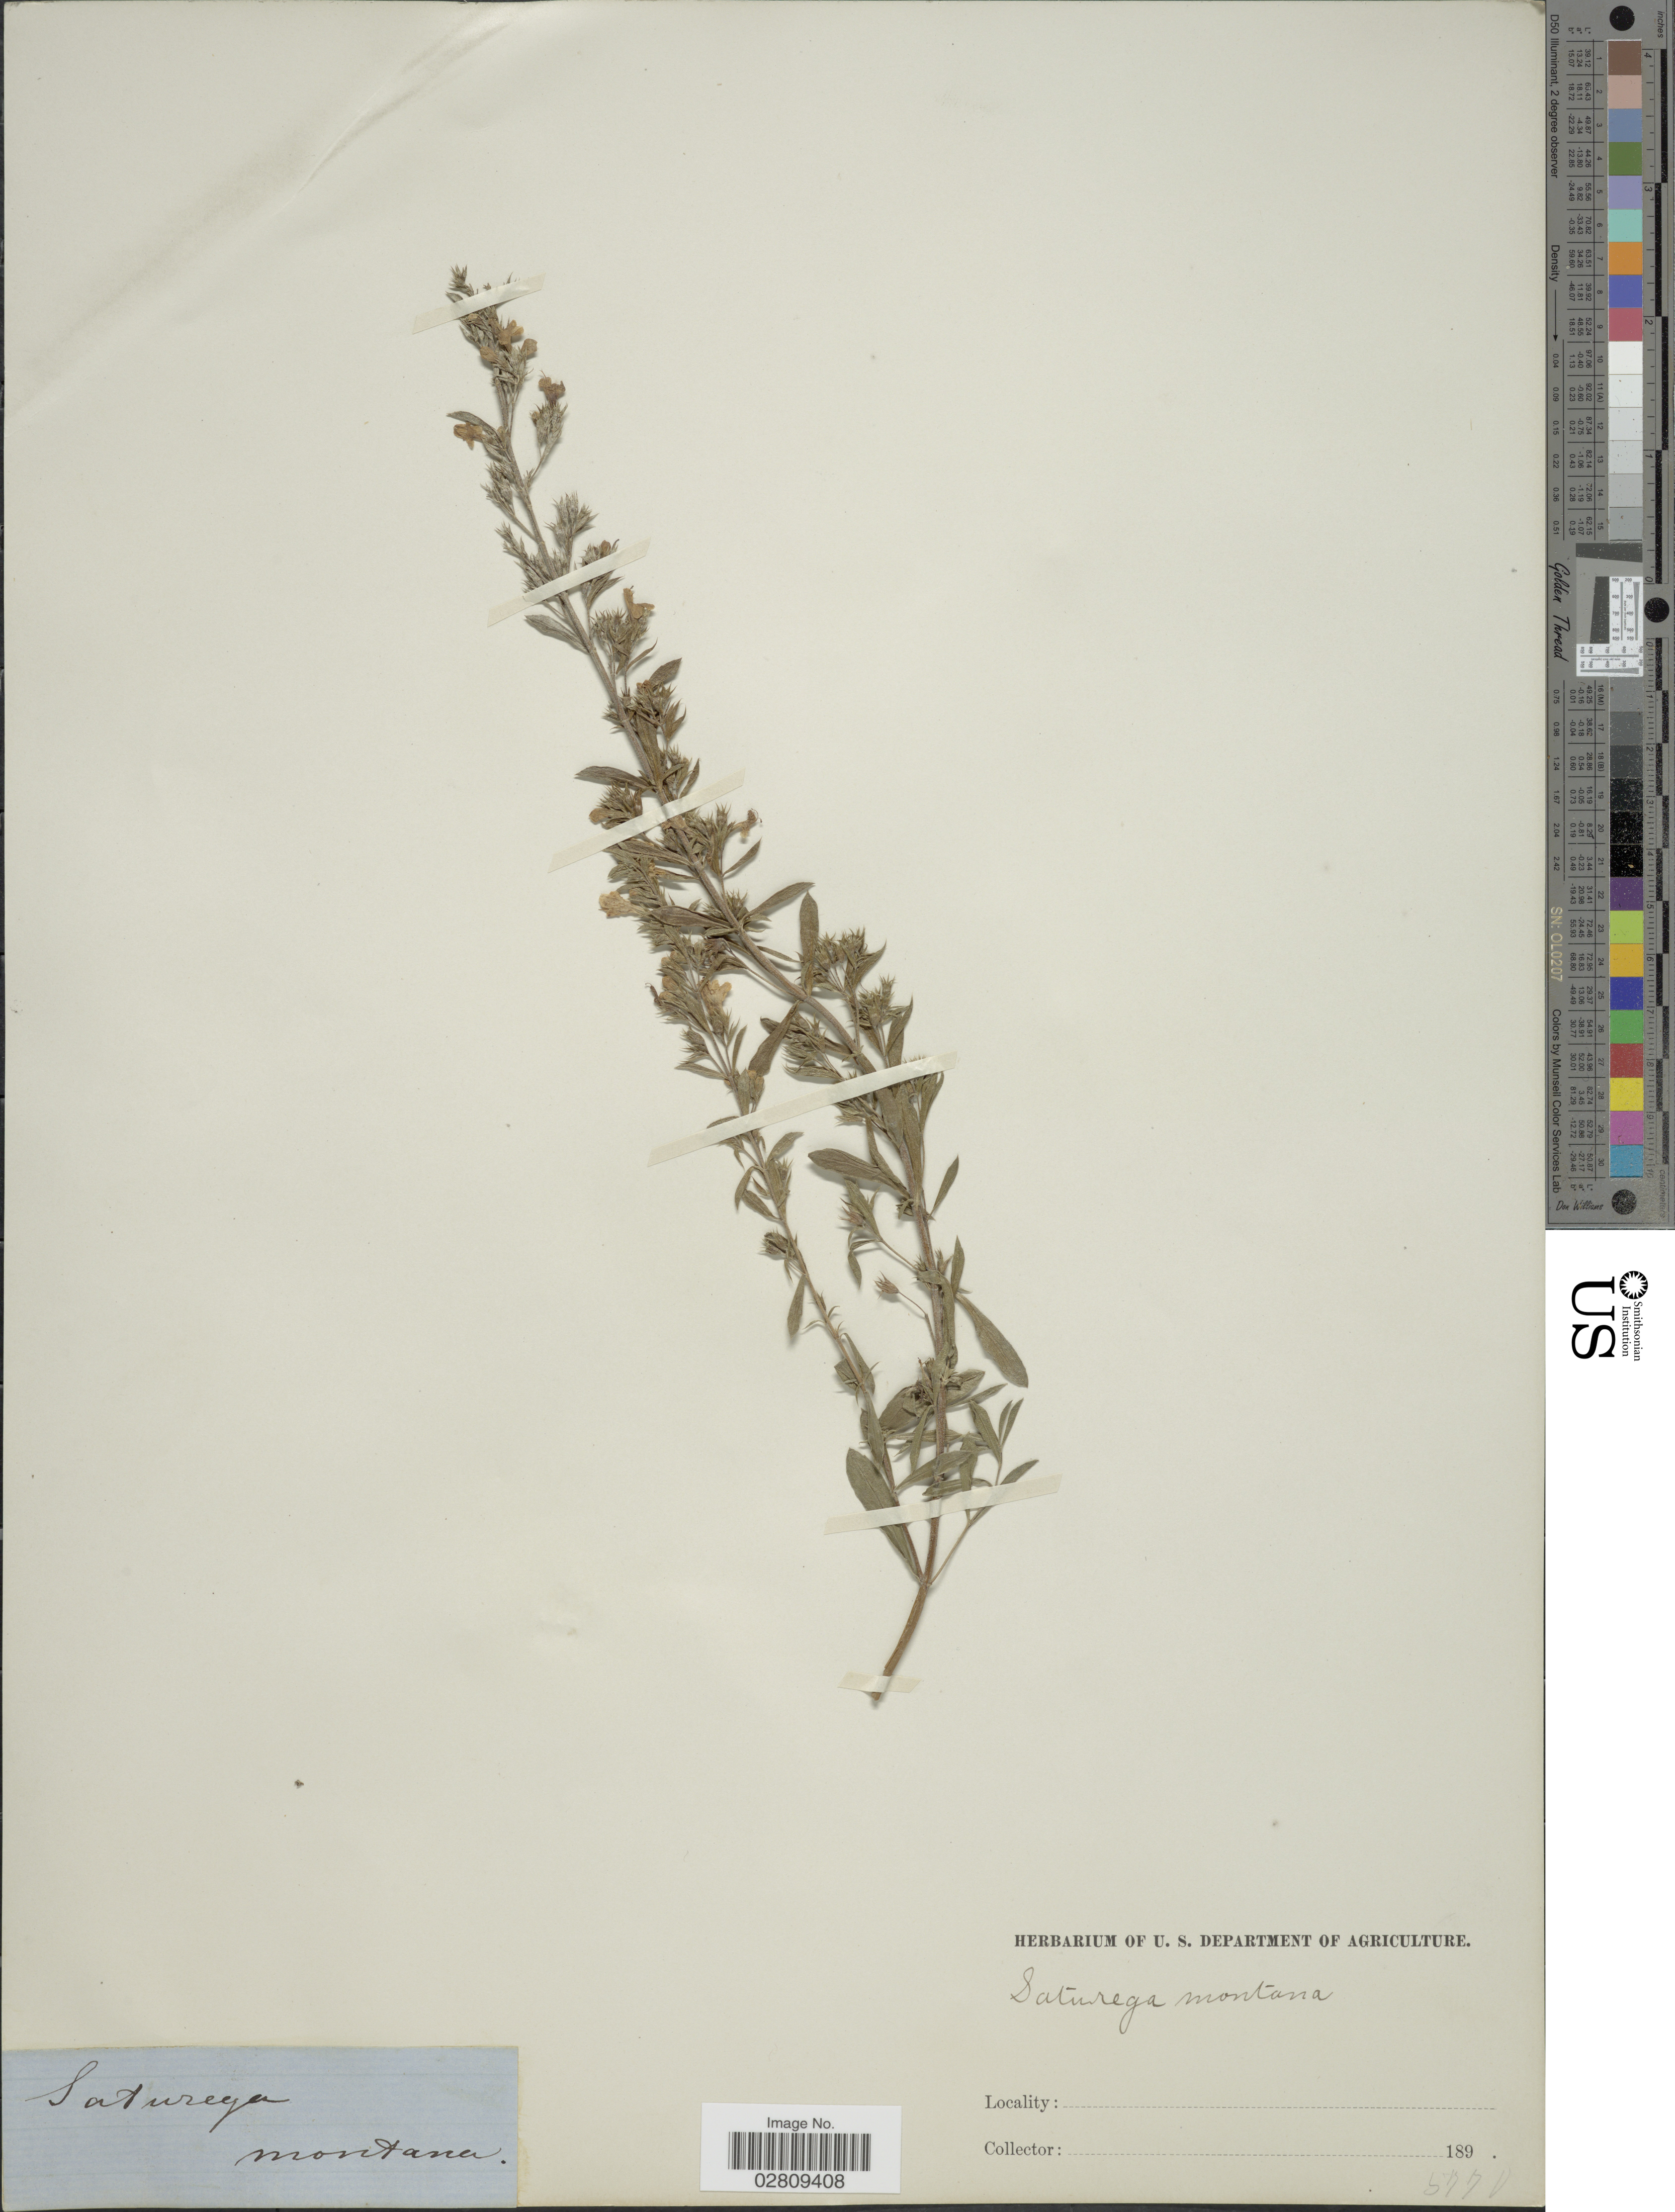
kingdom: Plantae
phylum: Tracheophyta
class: Magnoliopsida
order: Lamiales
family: Lamiaceae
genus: Satureja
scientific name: Satureja montana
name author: L.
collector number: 5770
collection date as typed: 189